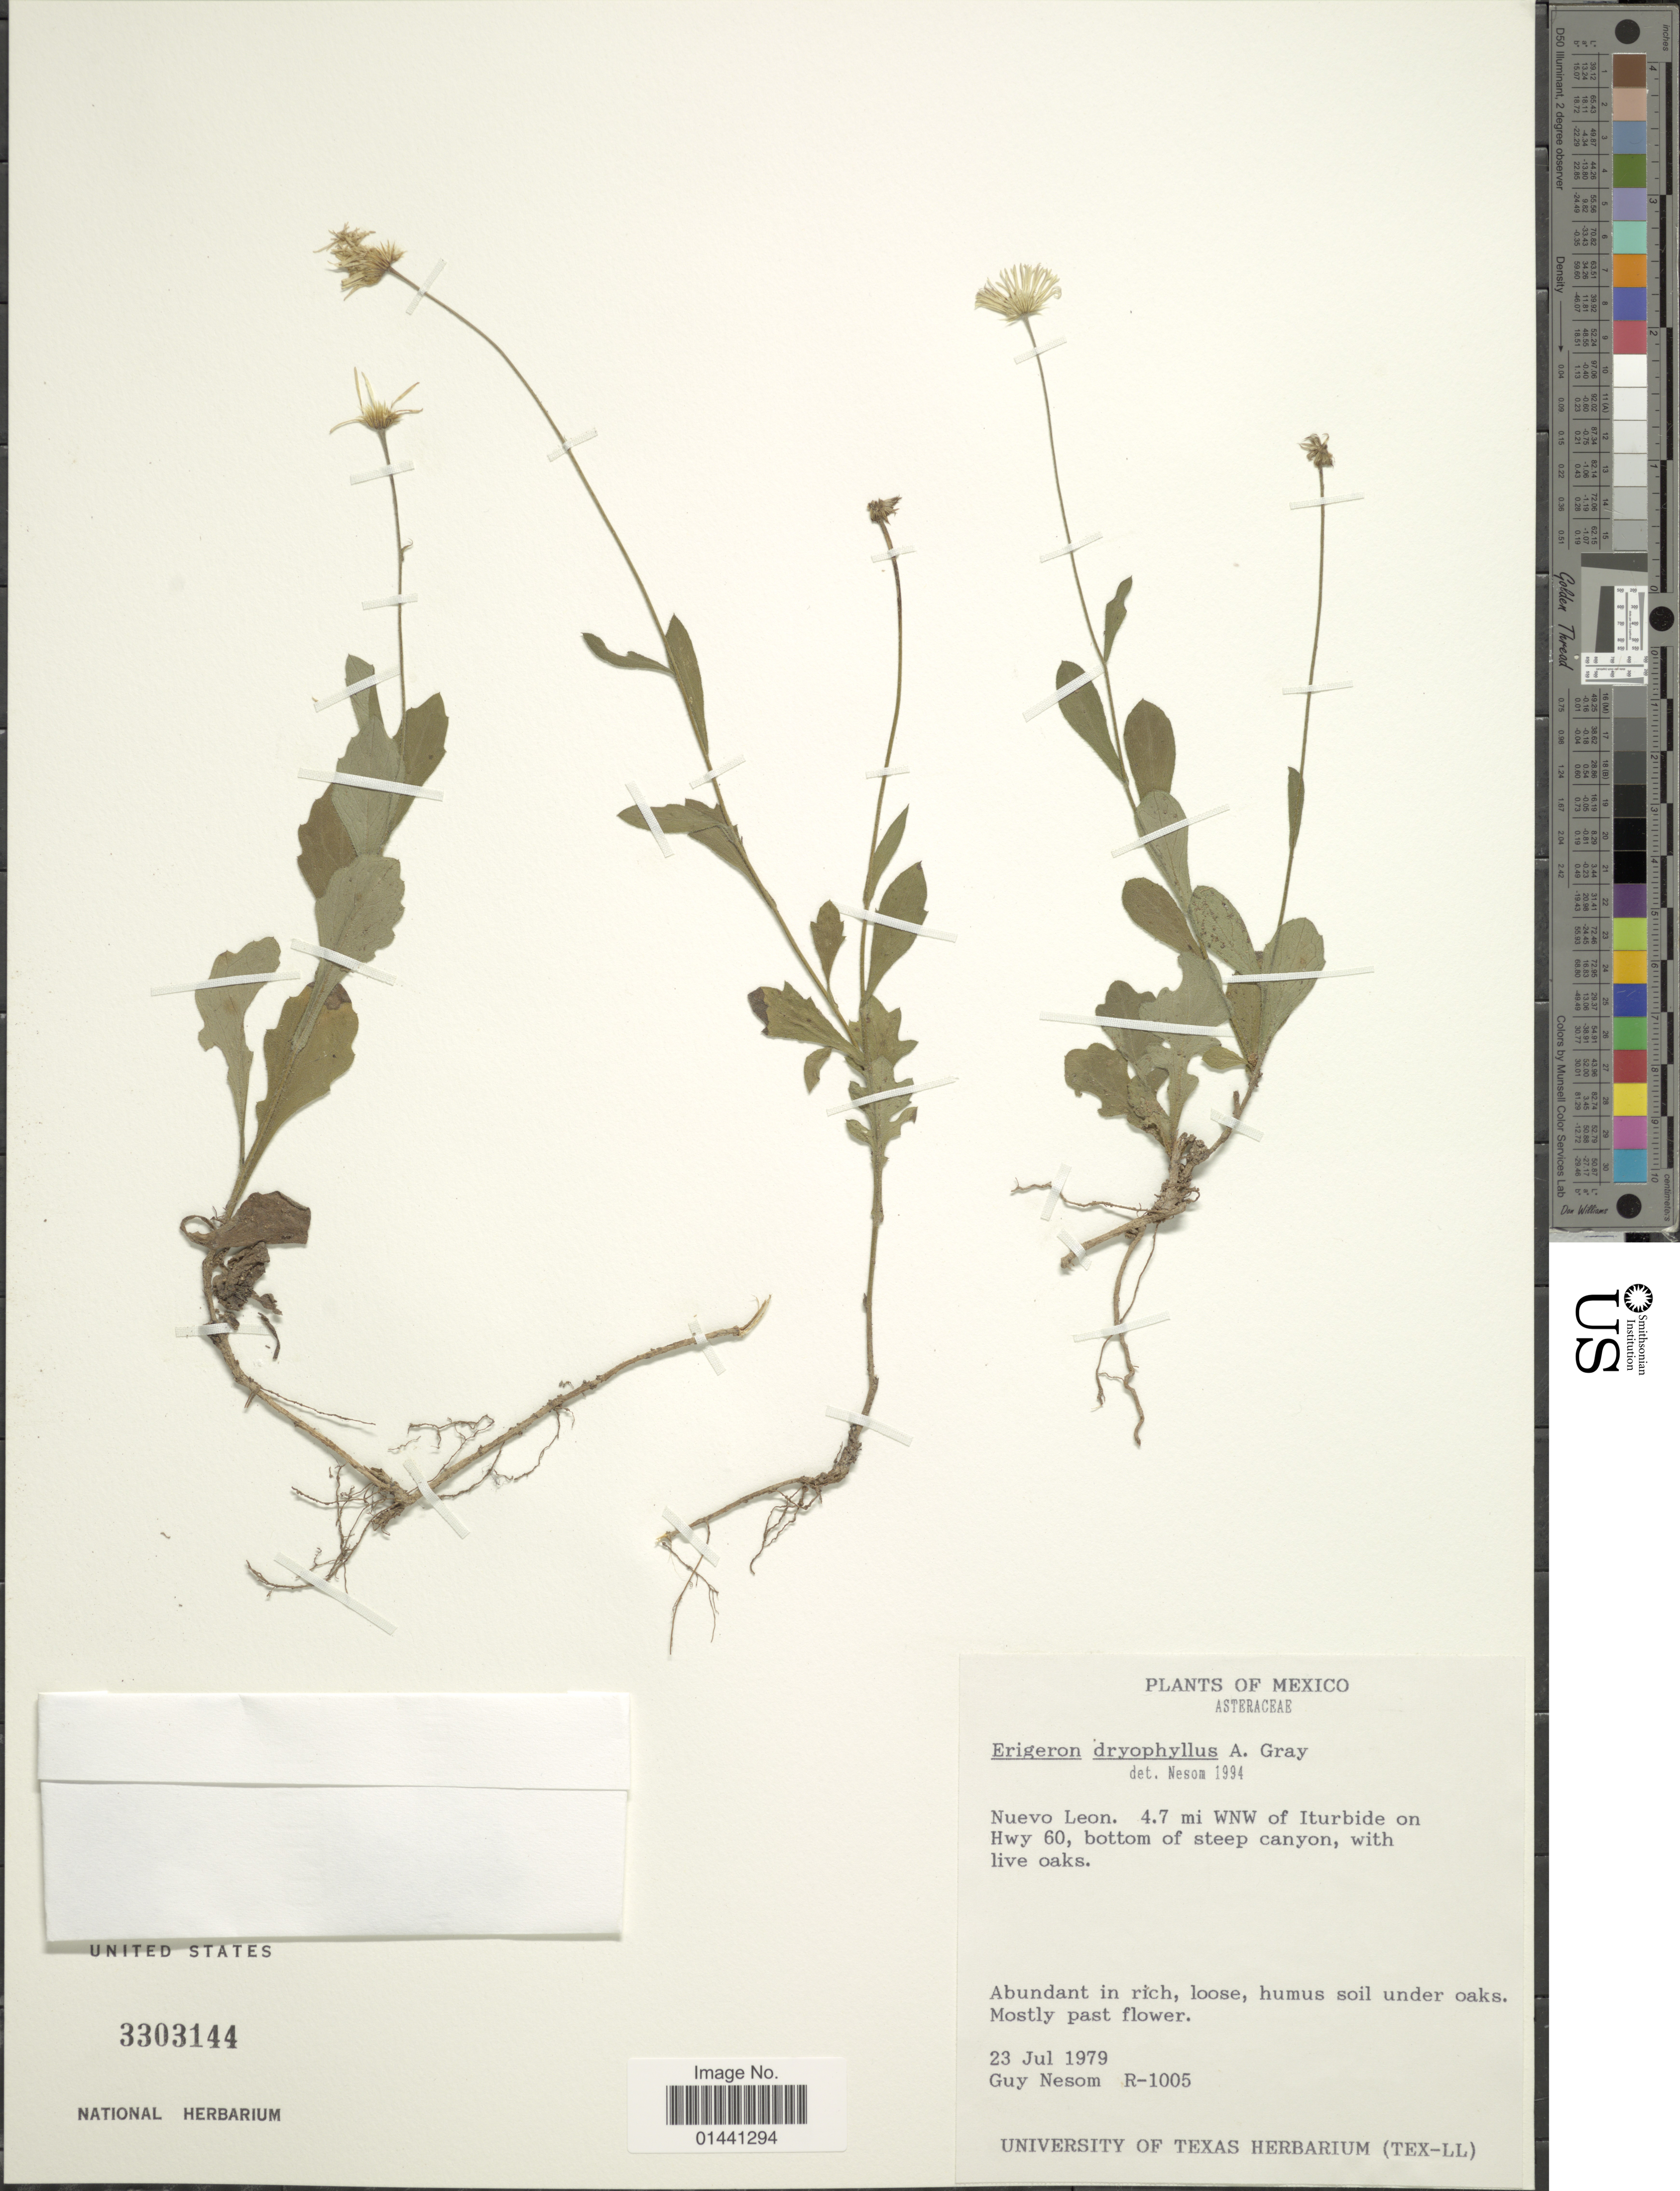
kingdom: Plantae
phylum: Tracheophyta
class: Magnoliopsida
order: Asterales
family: Asteraceae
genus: Erigeron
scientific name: Erigeron dryophyllus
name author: A. Gray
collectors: G. Nesom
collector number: R-1005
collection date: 1979-07-23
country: Mexico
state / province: Nuevo León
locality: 4.7 mi WNW of Iturbide on Hwy 60, bottom of steep canyon, with live oaks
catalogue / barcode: US 3303144